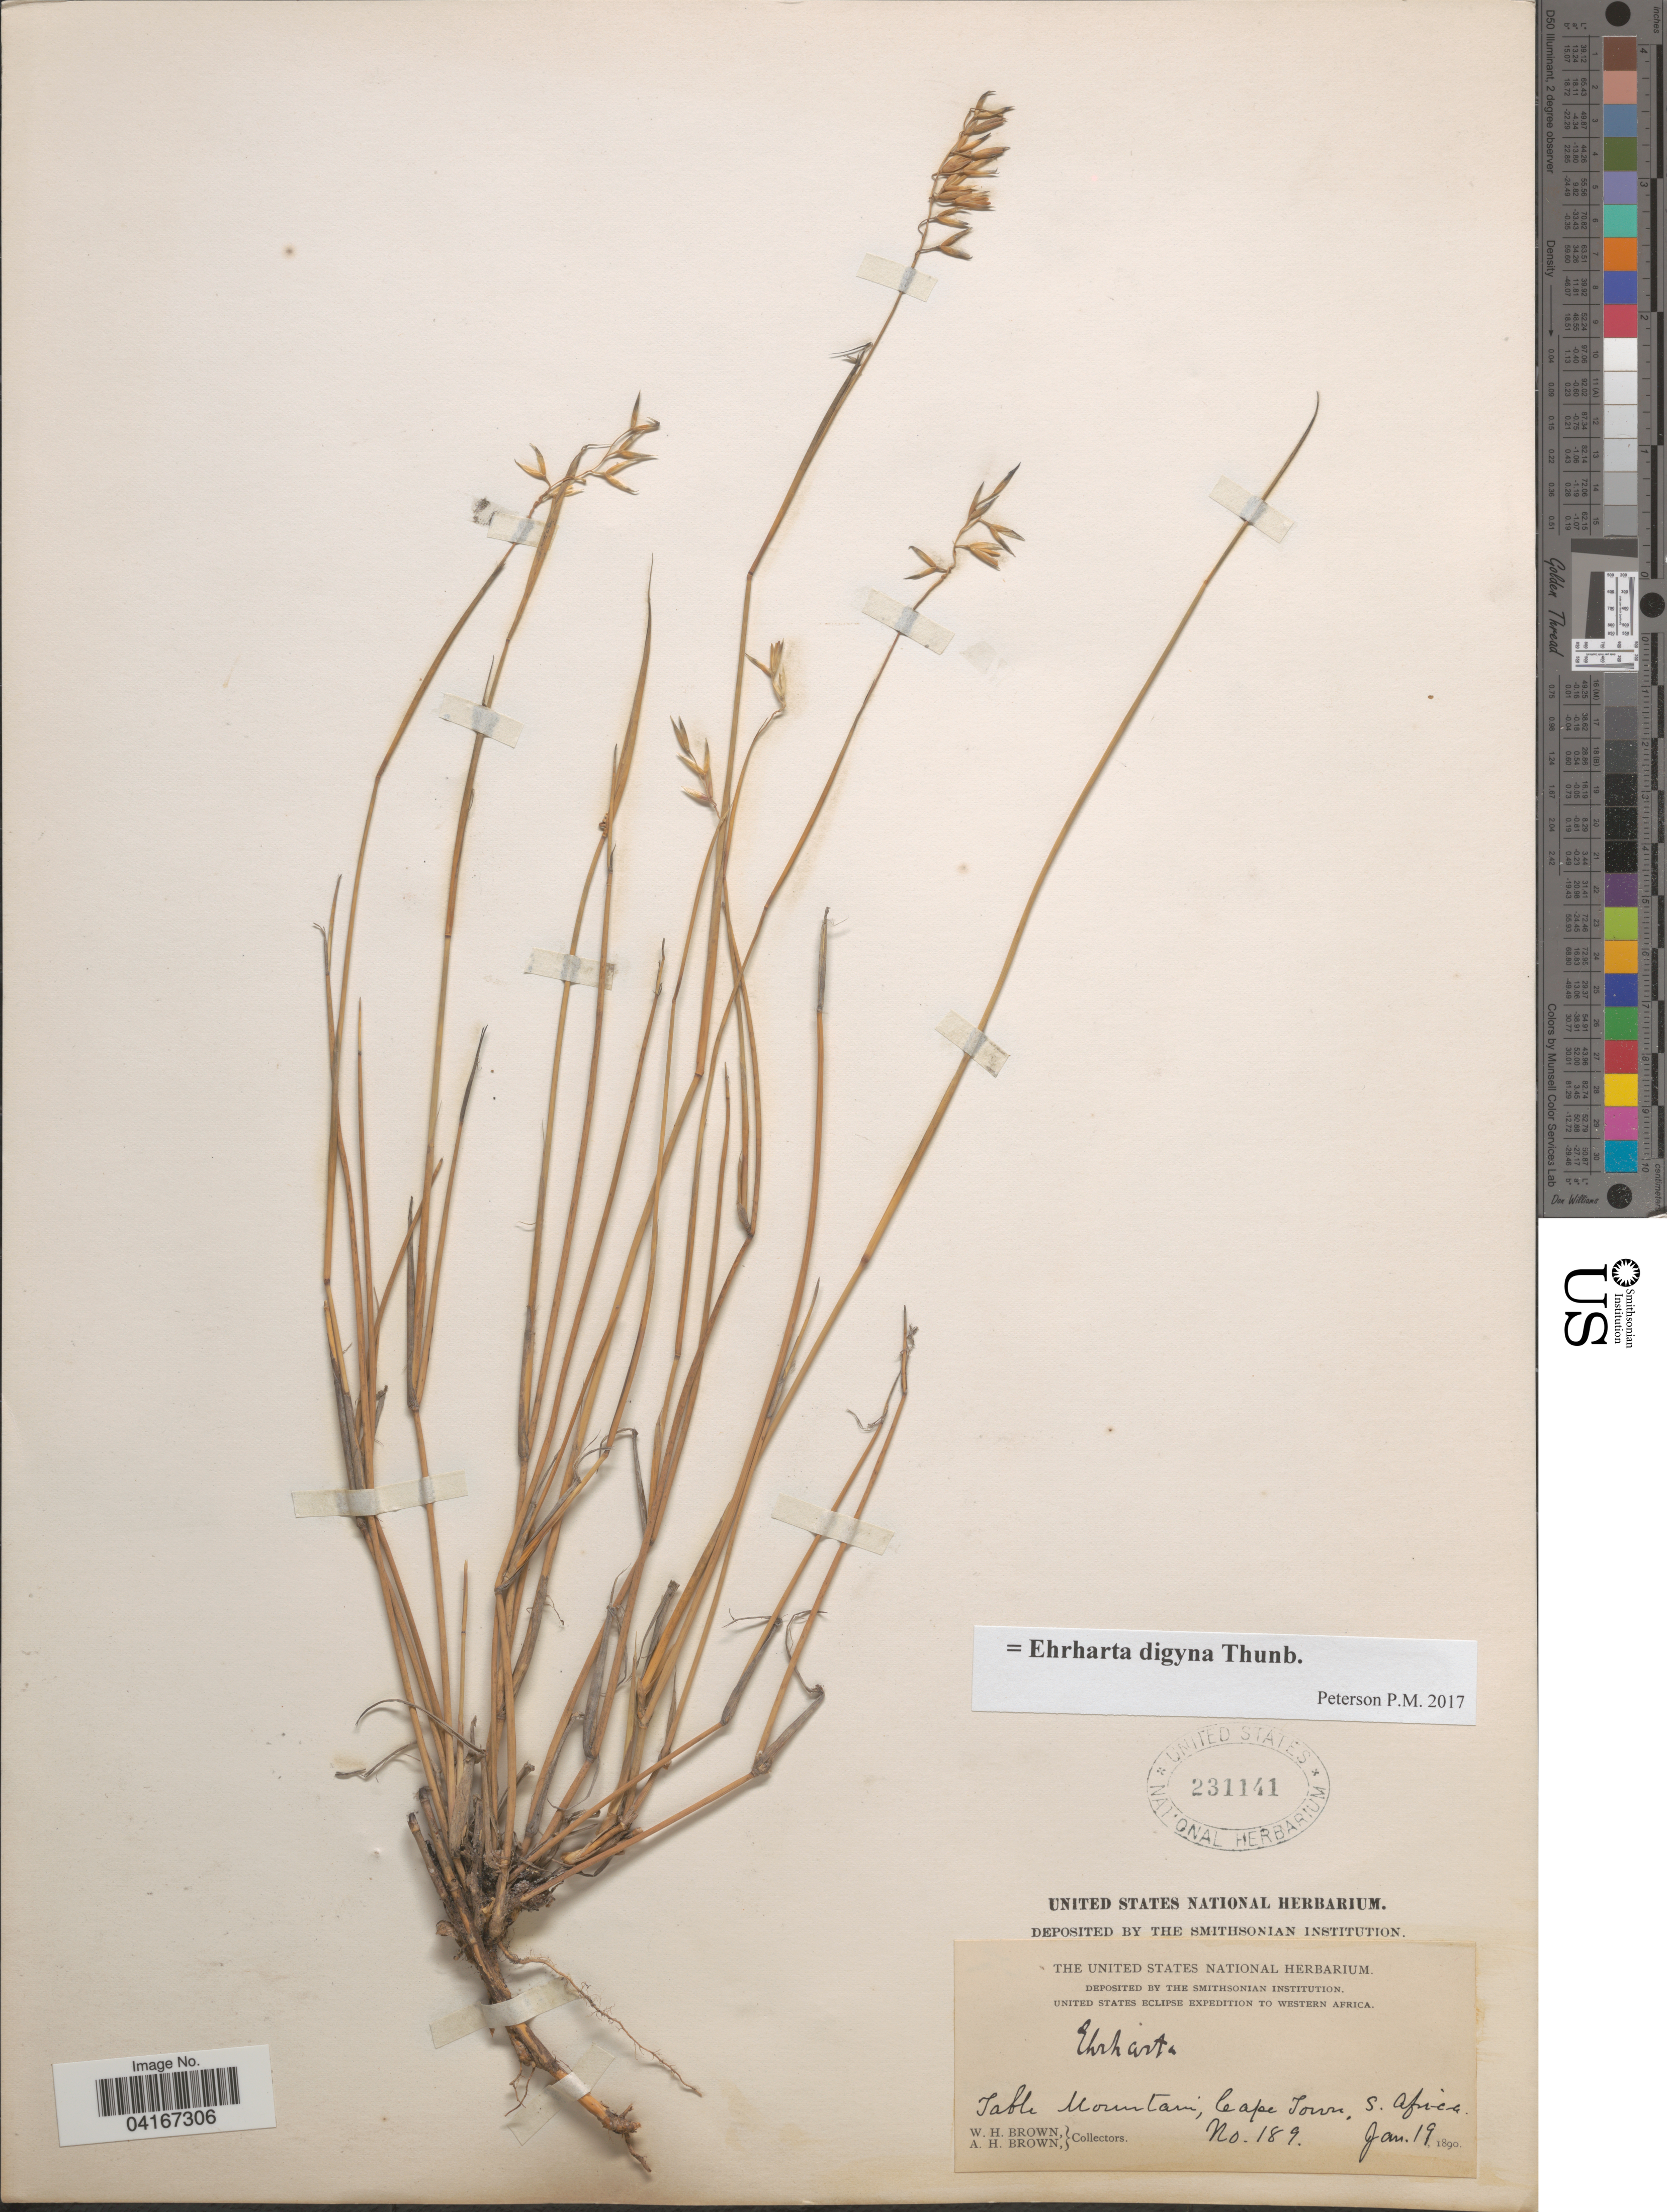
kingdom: Plantae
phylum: Tracheophyta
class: Liliopsida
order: Poales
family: Poaceae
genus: Ehrharta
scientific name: Ehrharta digyna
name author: Thunb.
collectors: W. H. Brown & A. H. Brown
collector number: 189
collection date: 1890-01-19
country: South Africa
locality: United States Eclipse Expedition to Western Africa. Table Mountain, Cape Town.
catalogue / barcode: US 231141